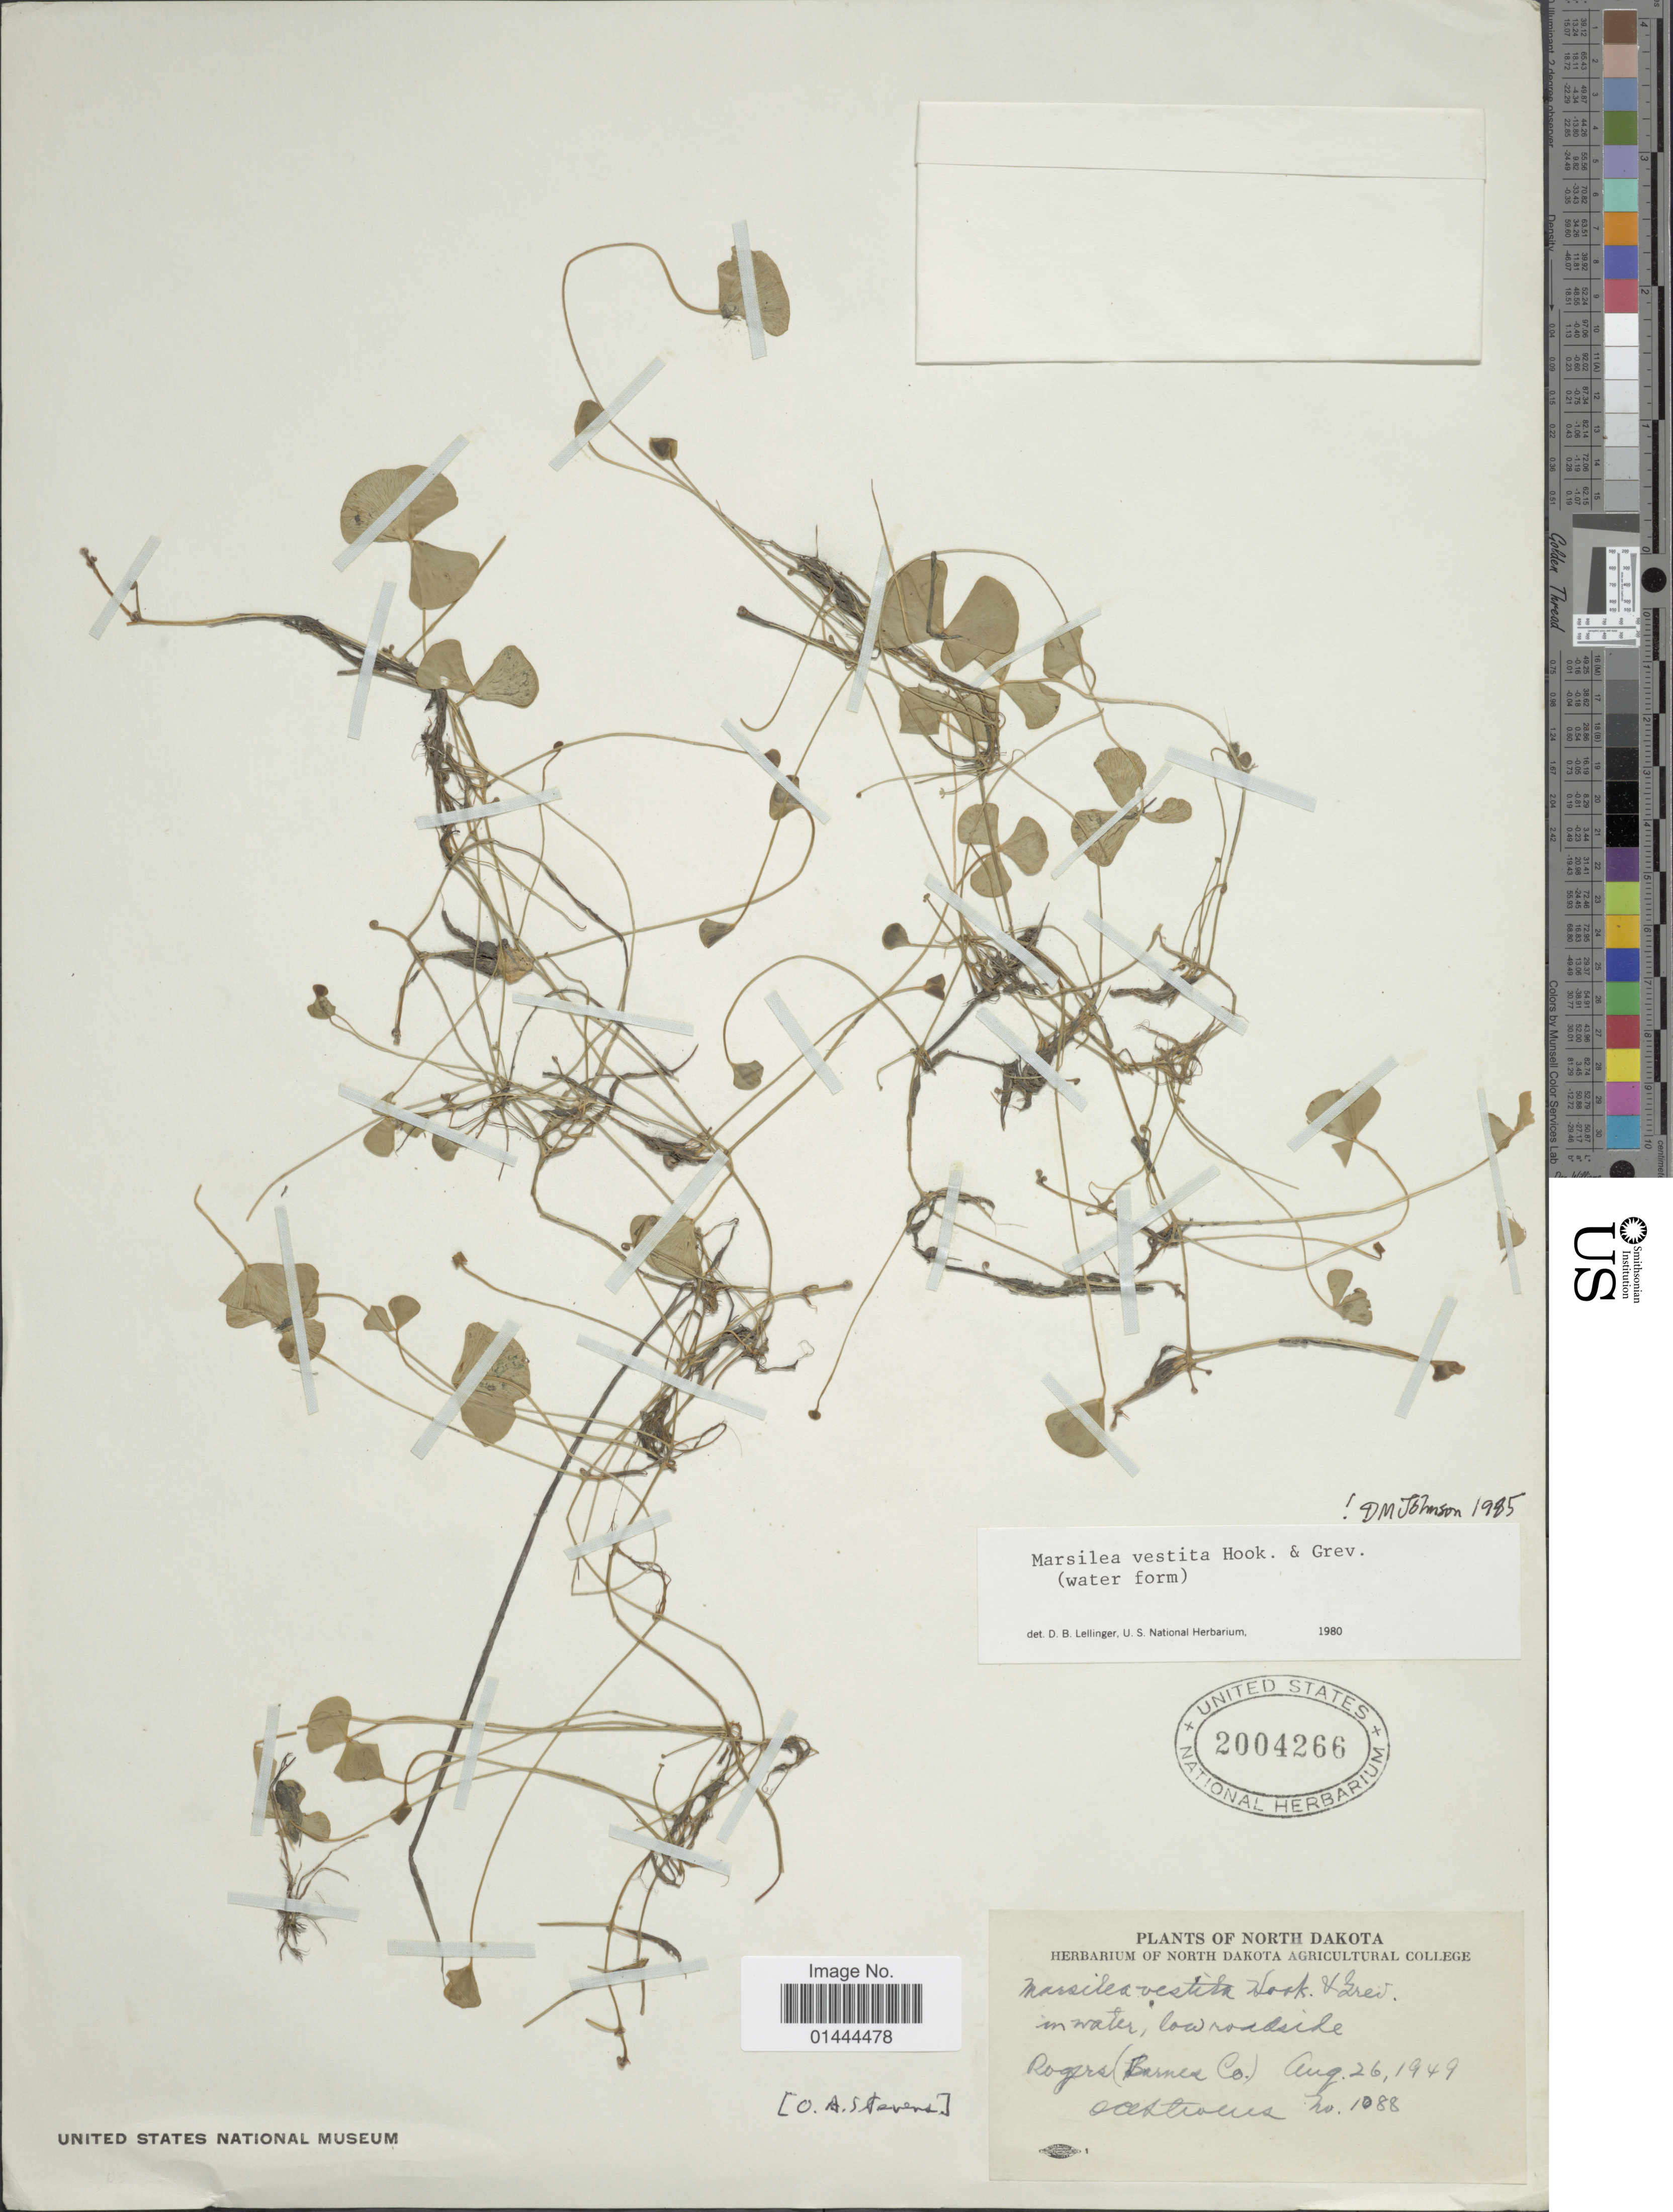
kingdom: Plantae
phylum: Tracheophyta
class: Polypodiopsida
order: Salviniales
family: Marsileaceae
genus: Marsilea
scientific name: Marsilea vestita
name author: Hook. & Grev.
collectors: O. A. Stevens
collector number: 1088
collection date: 1949-08-26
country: United States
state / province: North Dakota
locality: In water, low roadside, Rogers (Barner Co.)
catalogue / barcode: US 2004266